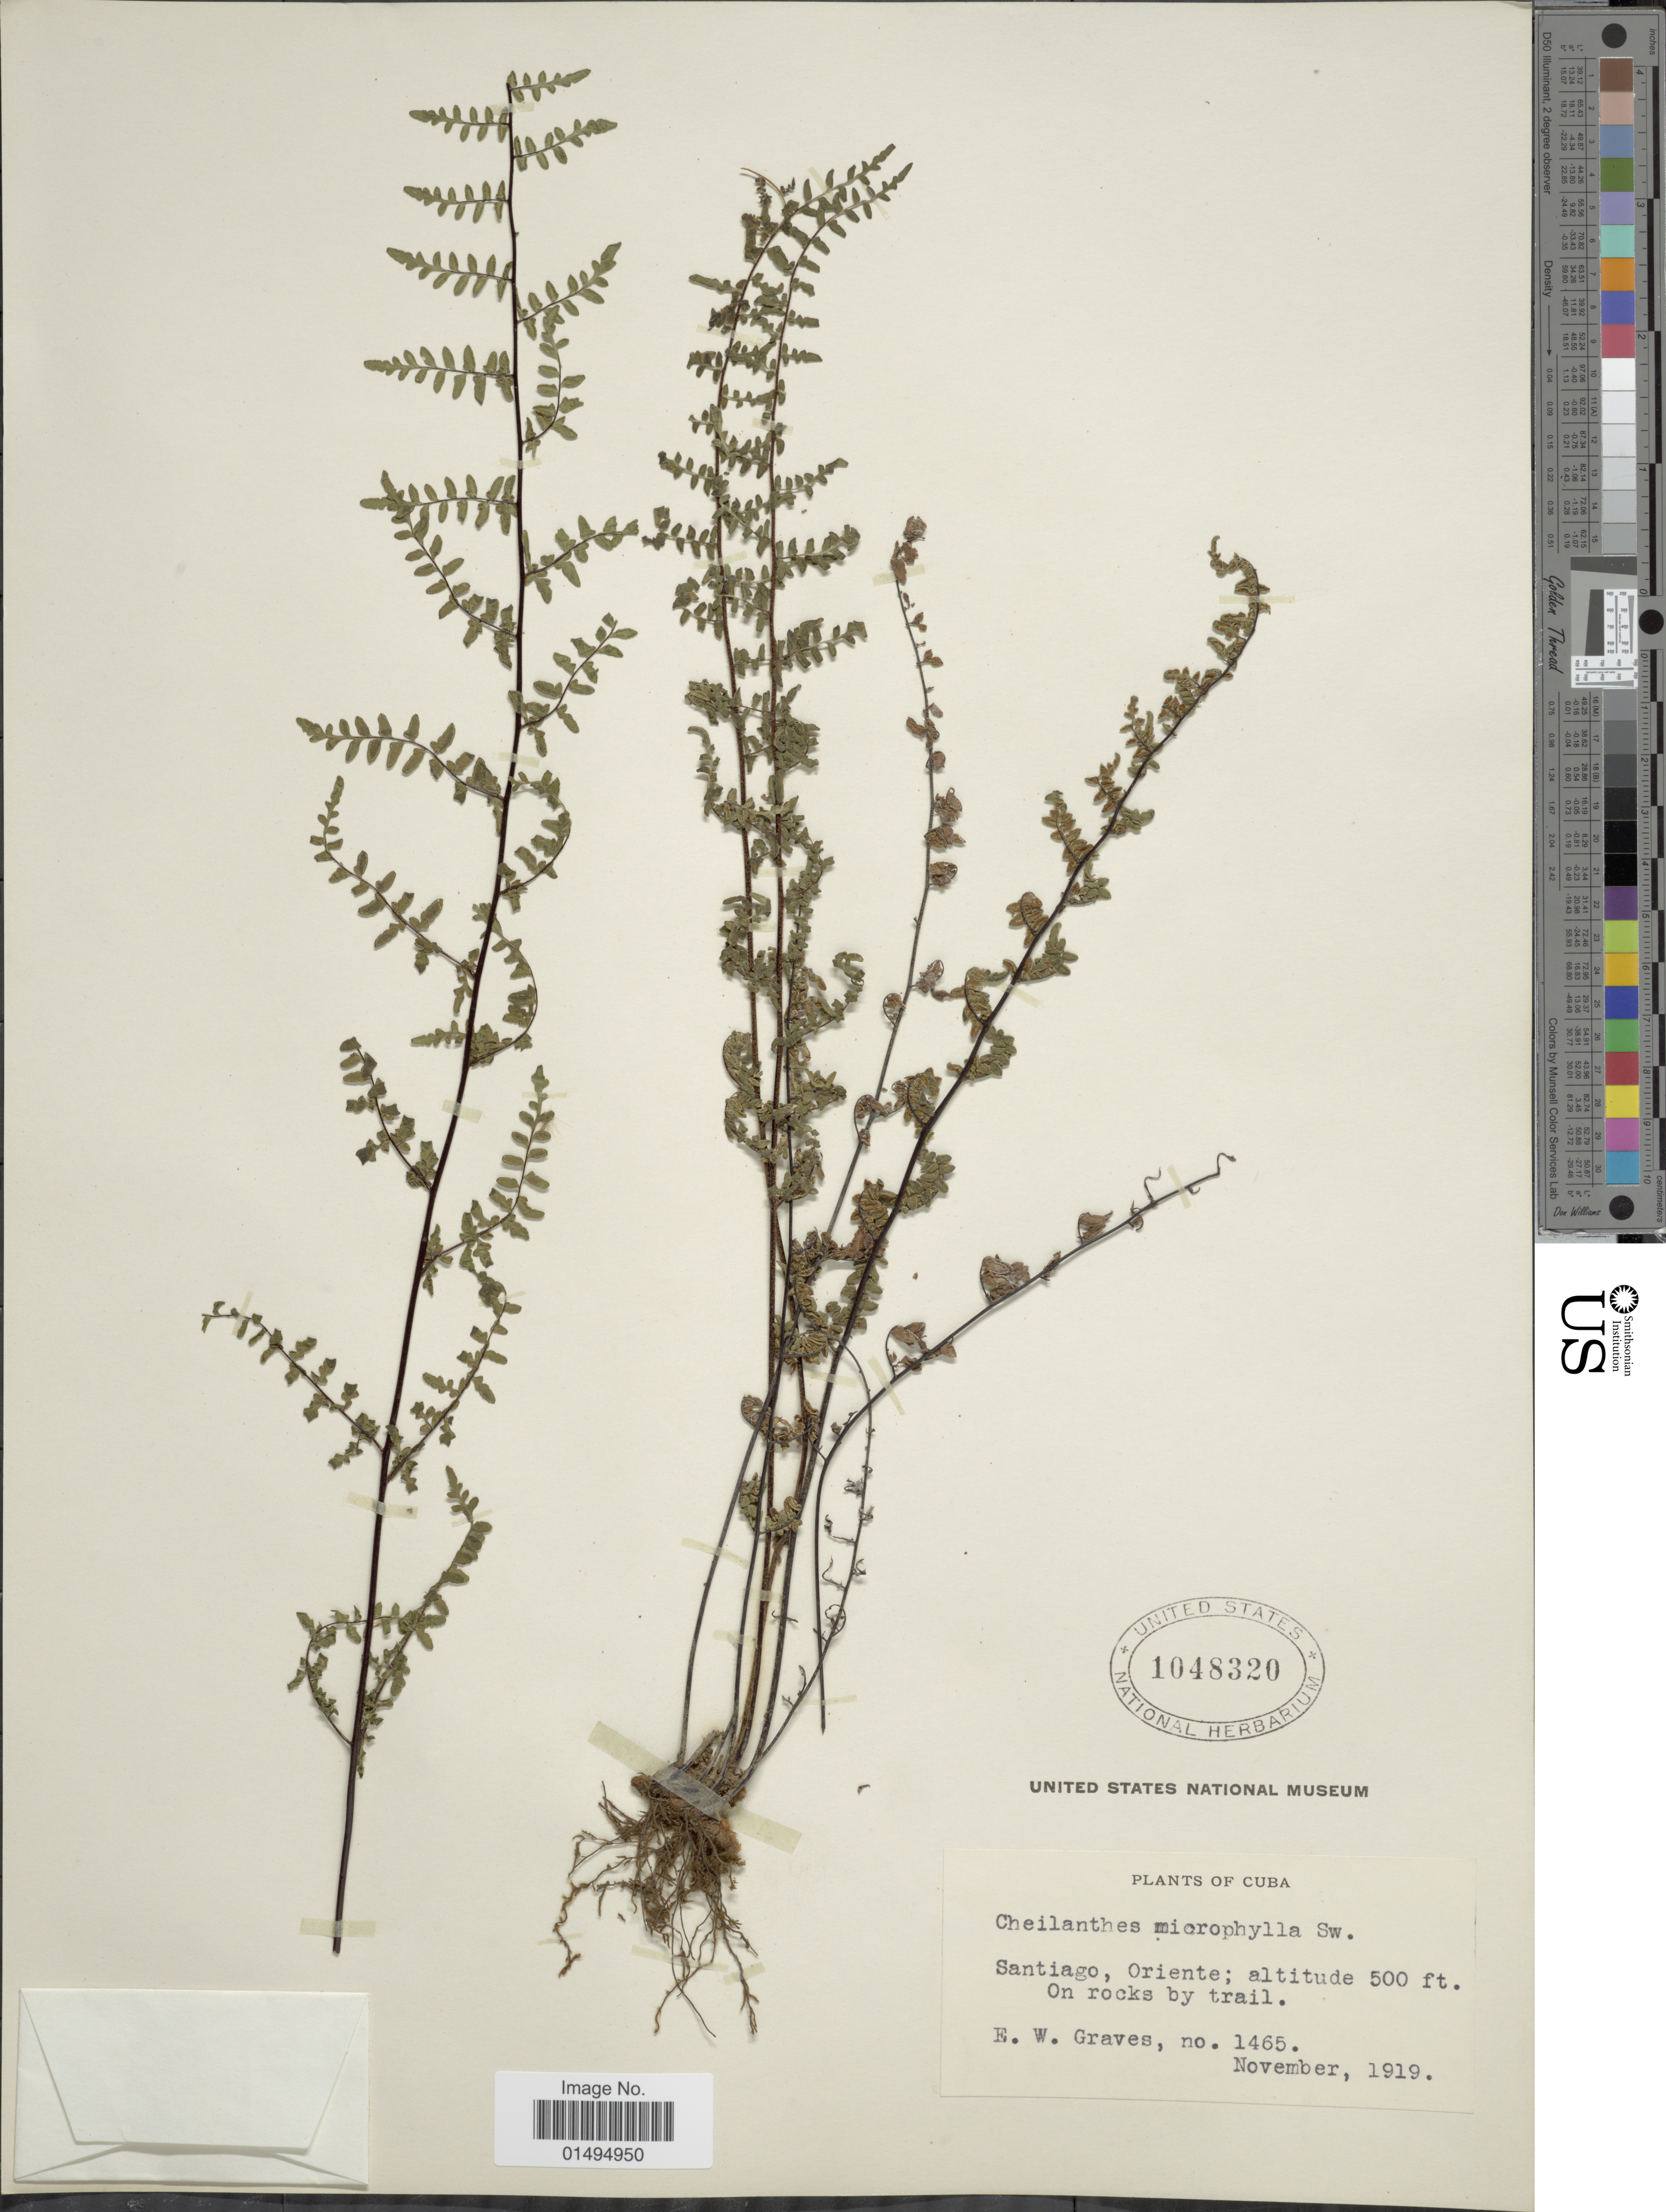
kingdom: Plantae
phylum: Tracheophyta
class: Polypodiopsida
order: Polypodiales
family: Pteridaceae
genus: Myriopteris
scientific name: Myriopteris microphylla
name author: (Sw.) Grusz & Windham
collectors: E. Graves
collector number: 1465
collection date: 1919-11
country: Cuba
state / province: Oriente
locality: Santiago, Oriente: On rocks by trail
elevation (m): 152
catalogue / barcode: US 1048320